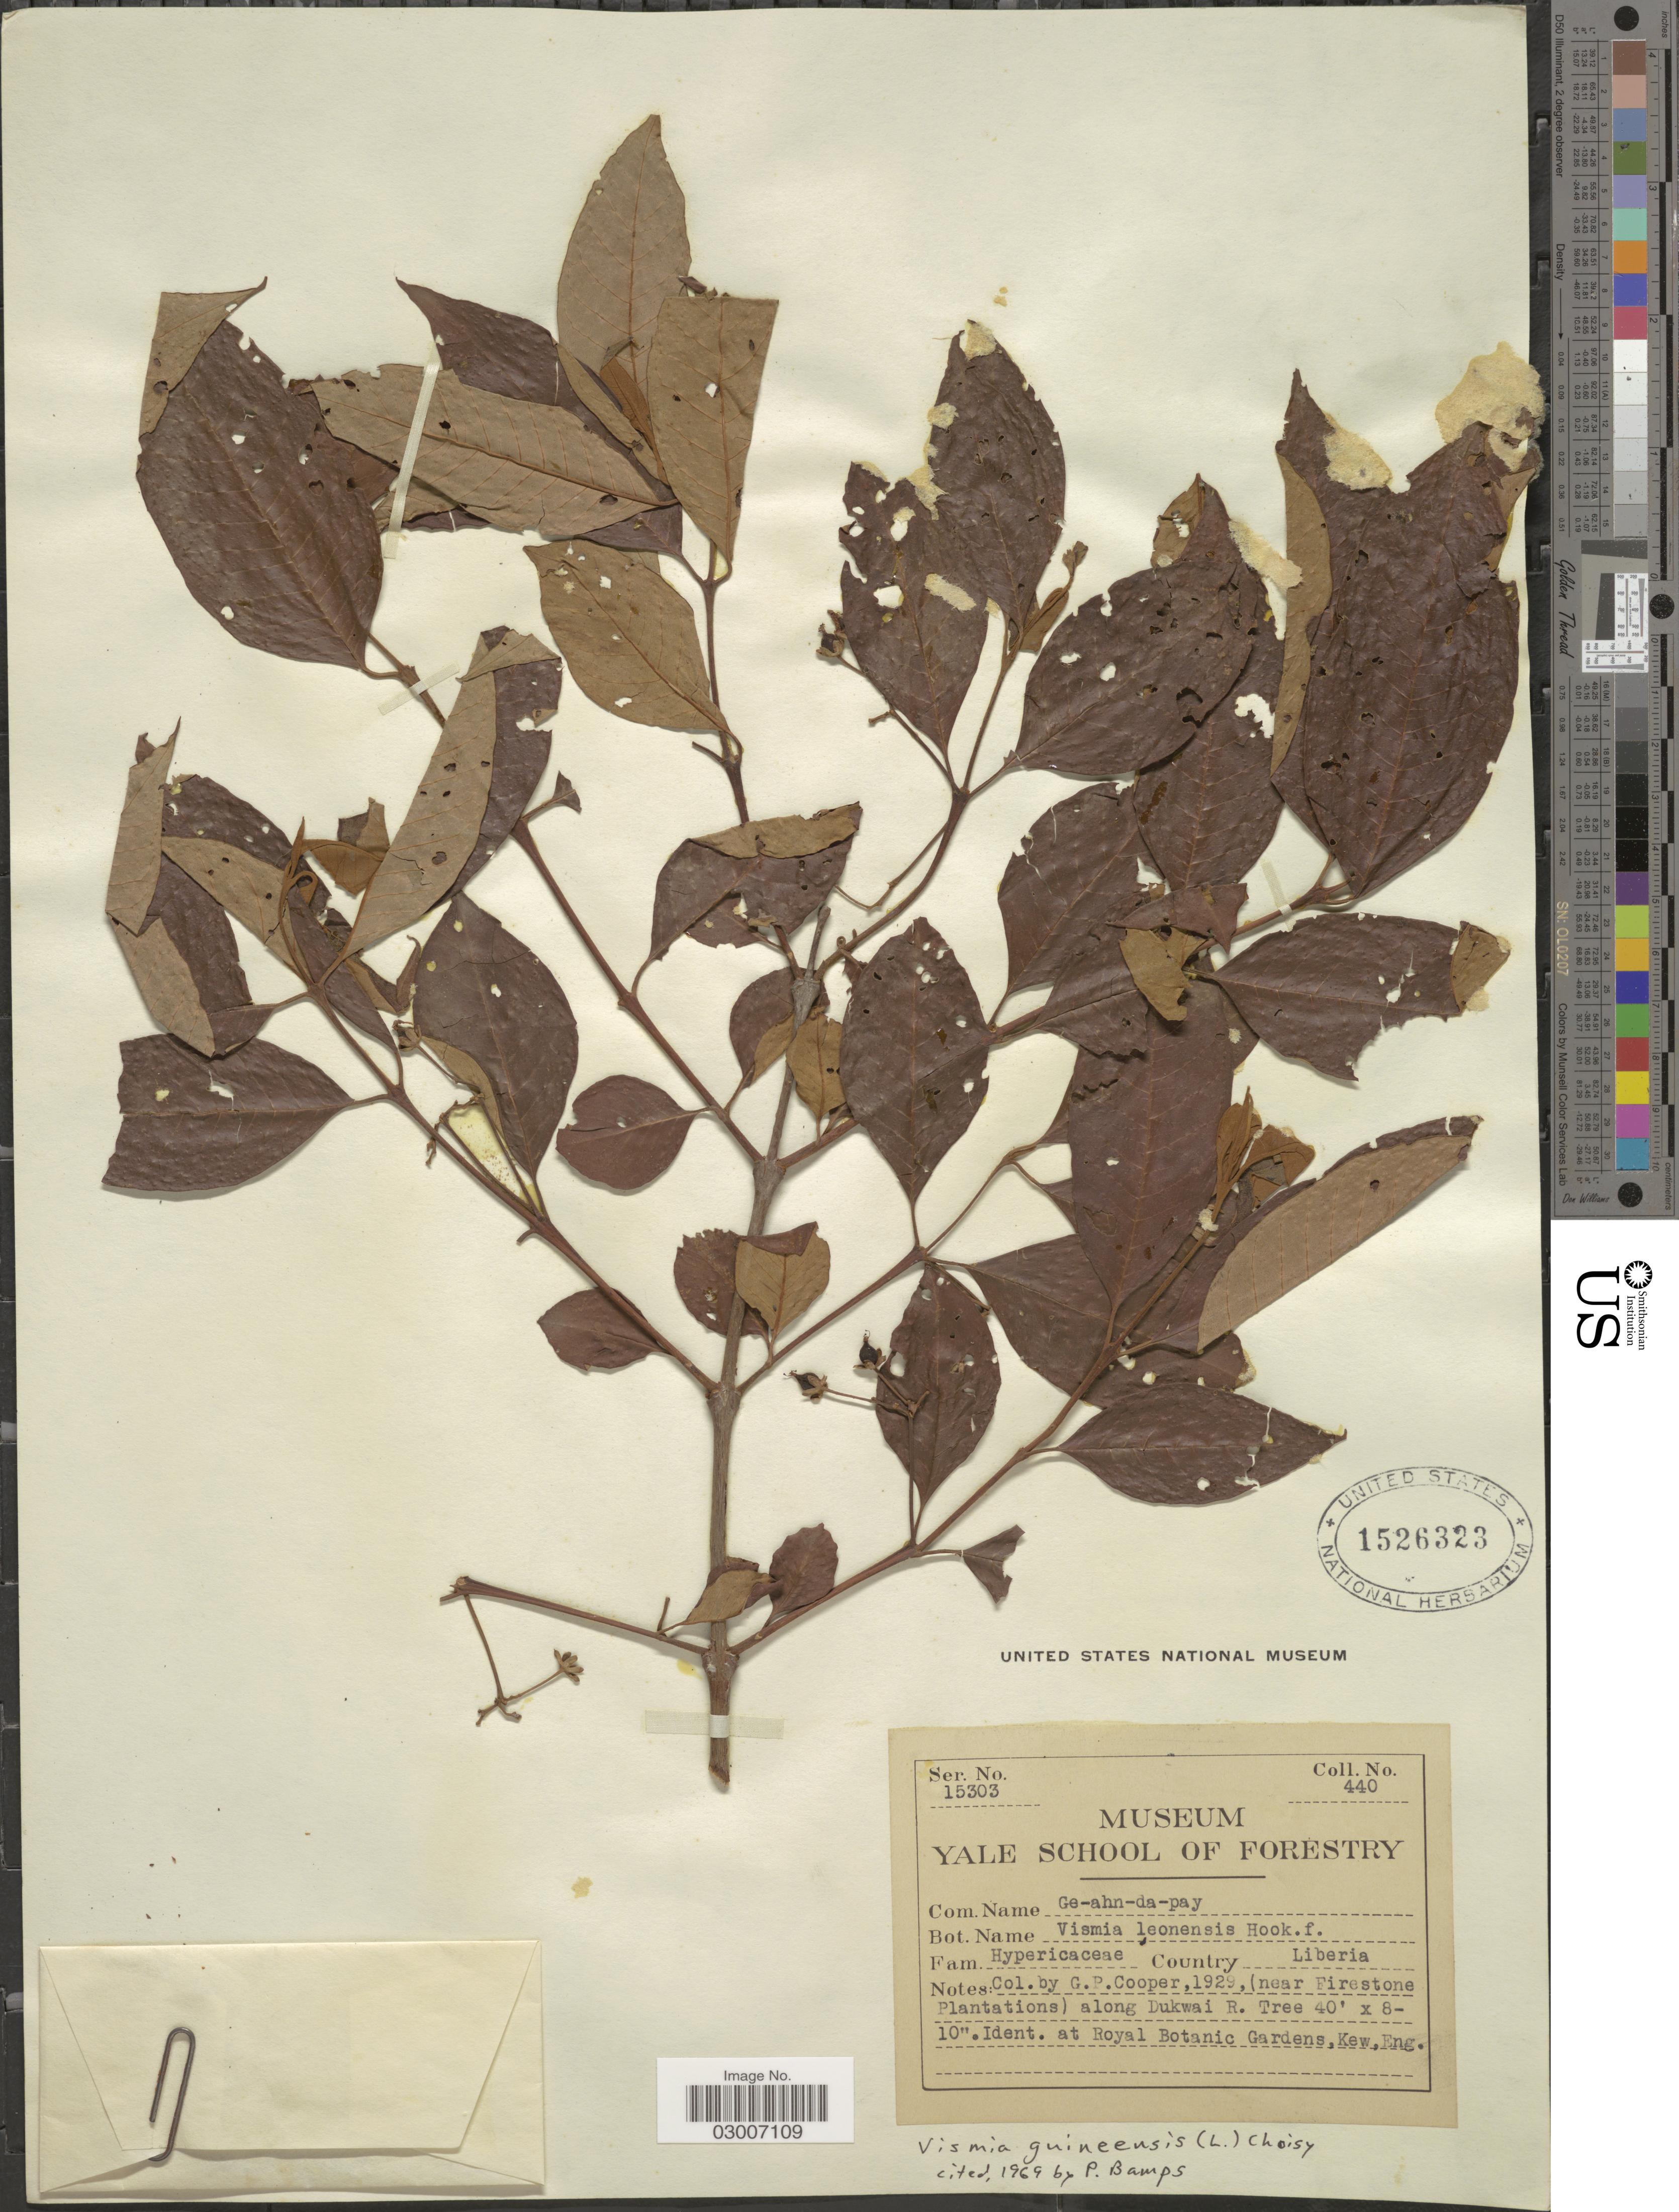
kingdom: Plantae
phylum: Tracheophyta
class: Magnoliopsida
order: Malpighiales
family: Hypericaceae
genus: Vismia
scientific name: Vismia guineensis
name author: (L.) Choisy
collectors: G. Cooper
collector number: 440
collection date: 1929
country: Liberia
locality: (near Firestone Plantations) along Dukwai R.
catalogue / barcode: US 1526323